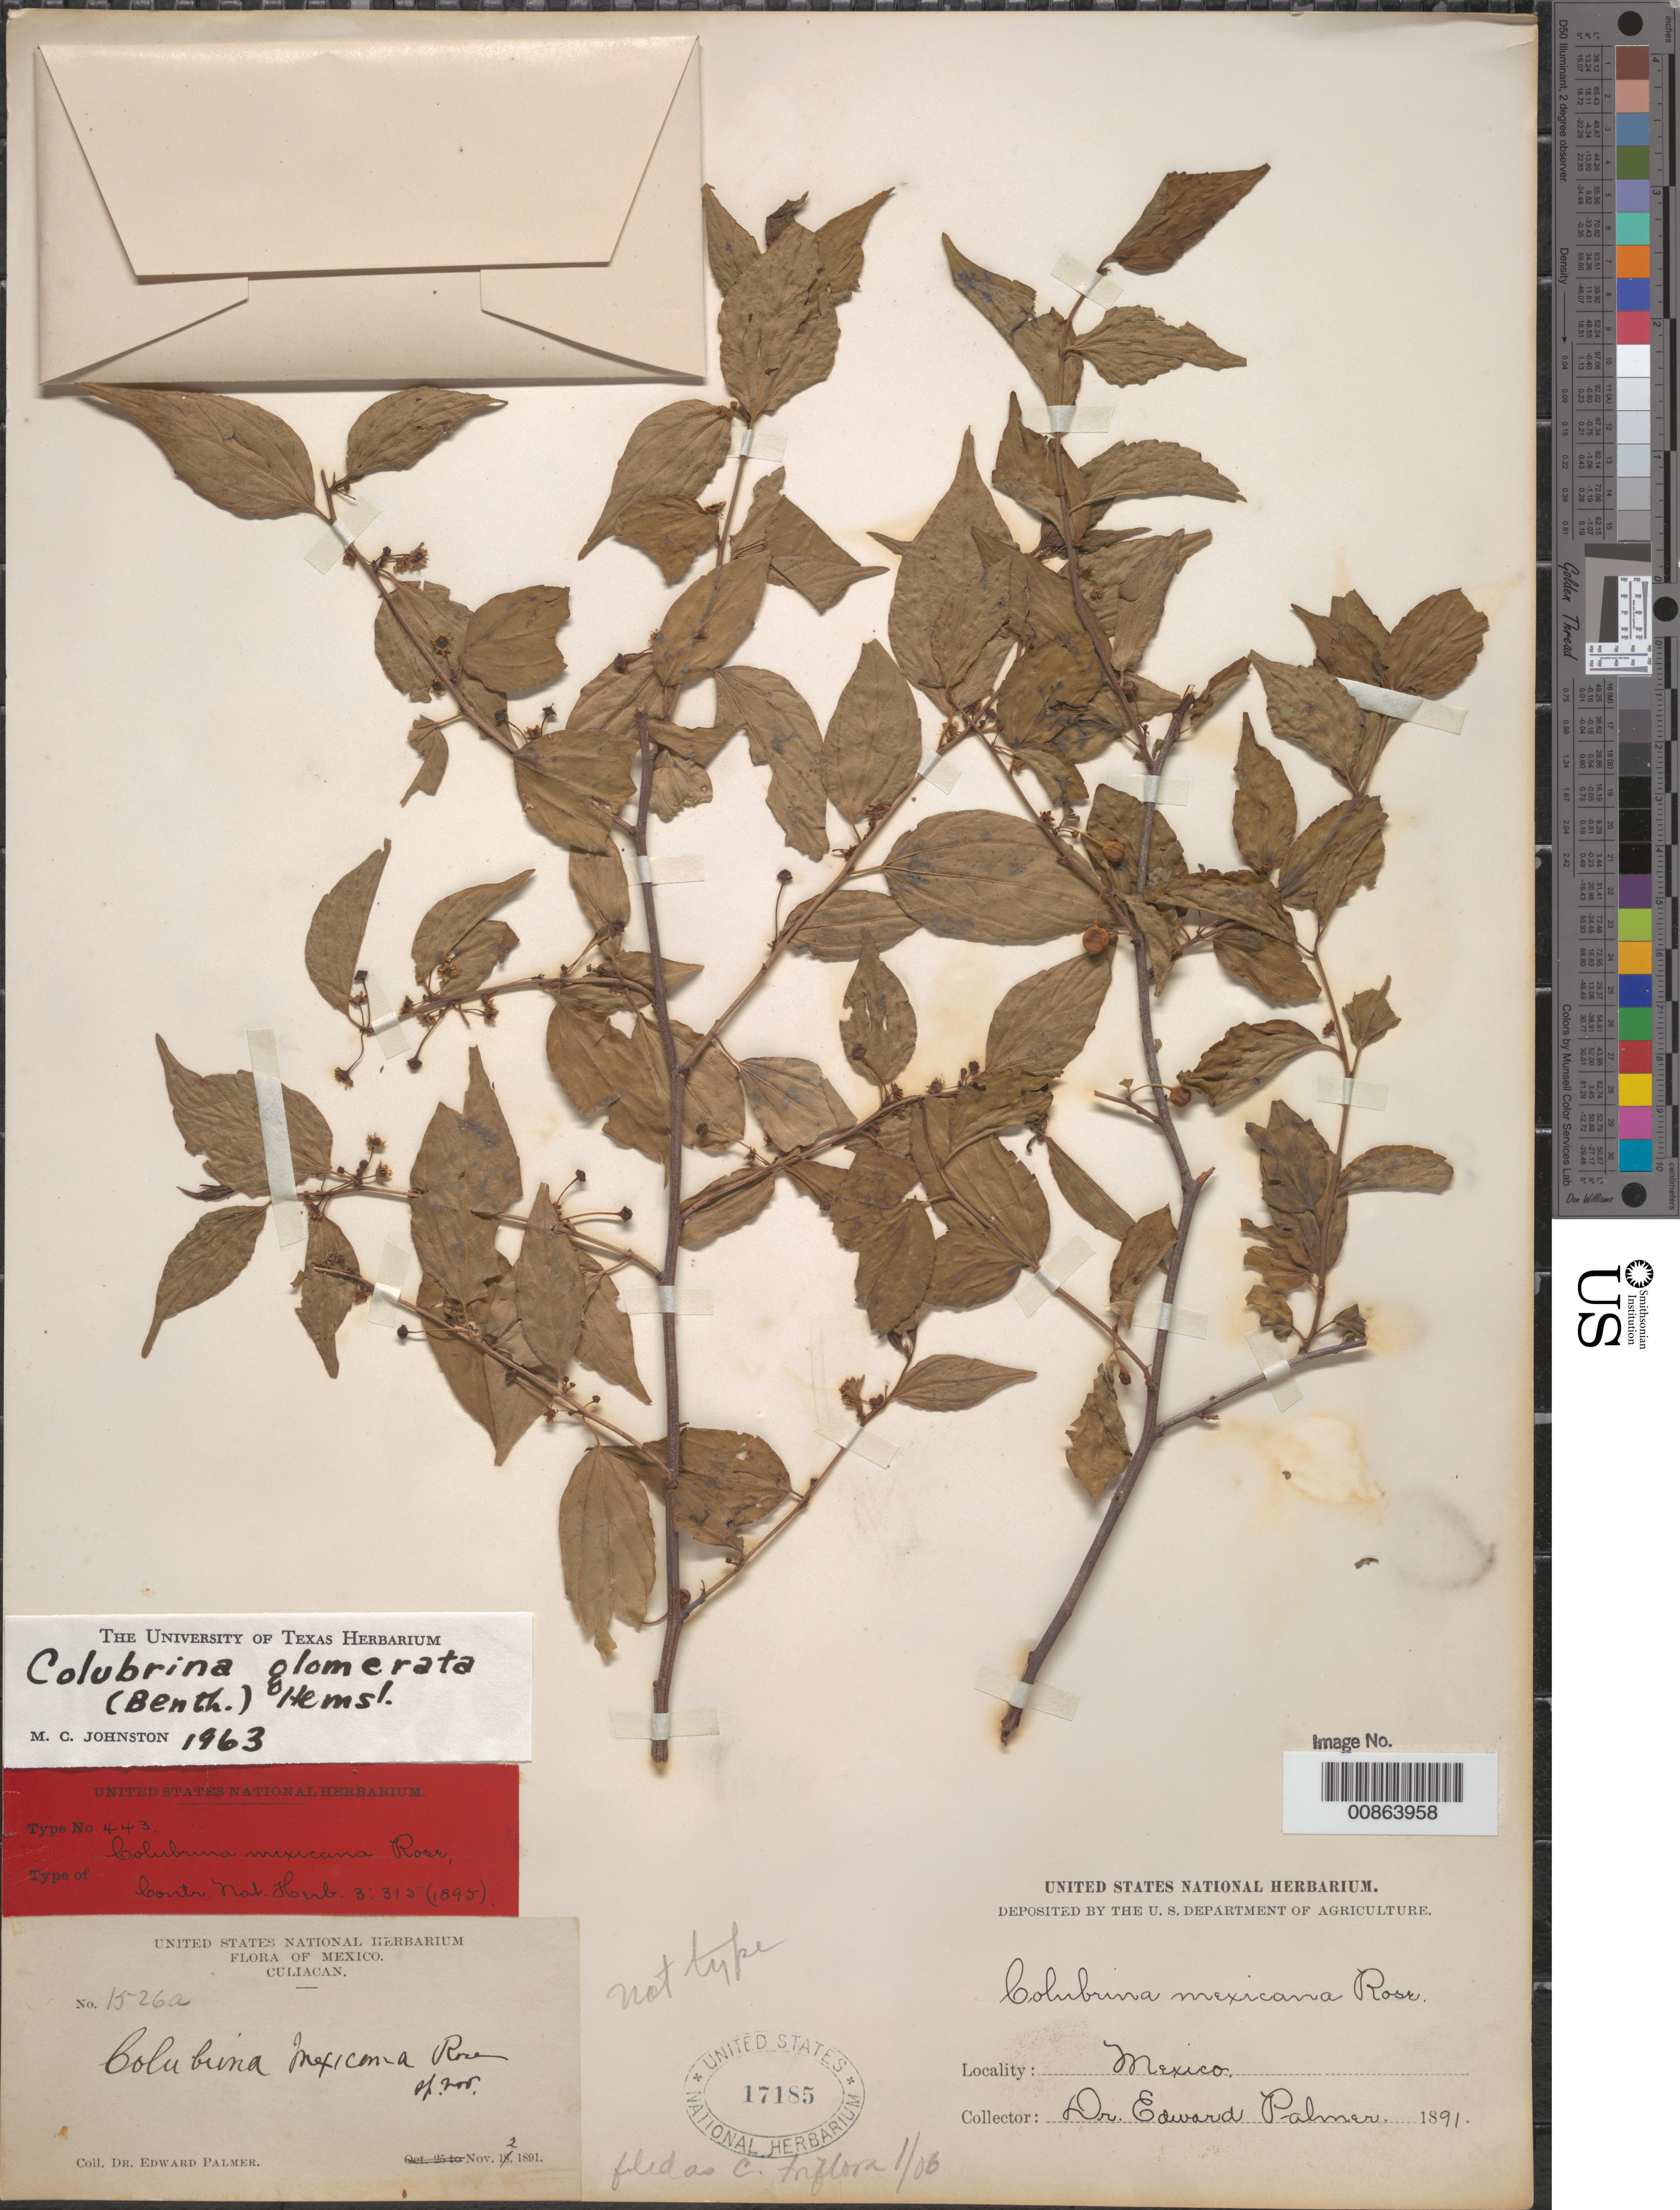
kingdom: Plantae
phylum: Tracheophyta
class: Magnoliopsida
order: Rosales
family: Rhamnaceae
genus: Colubrina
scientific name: Colubrina triflora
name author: Brongn. ex Sweet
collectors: E. Palmer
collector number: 1526 a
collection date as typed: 02 Nov 1891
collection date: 1891-11-02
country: Mexico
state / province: Sinaloa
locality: Culiacan, Sinaloa.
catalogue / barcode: US 17185